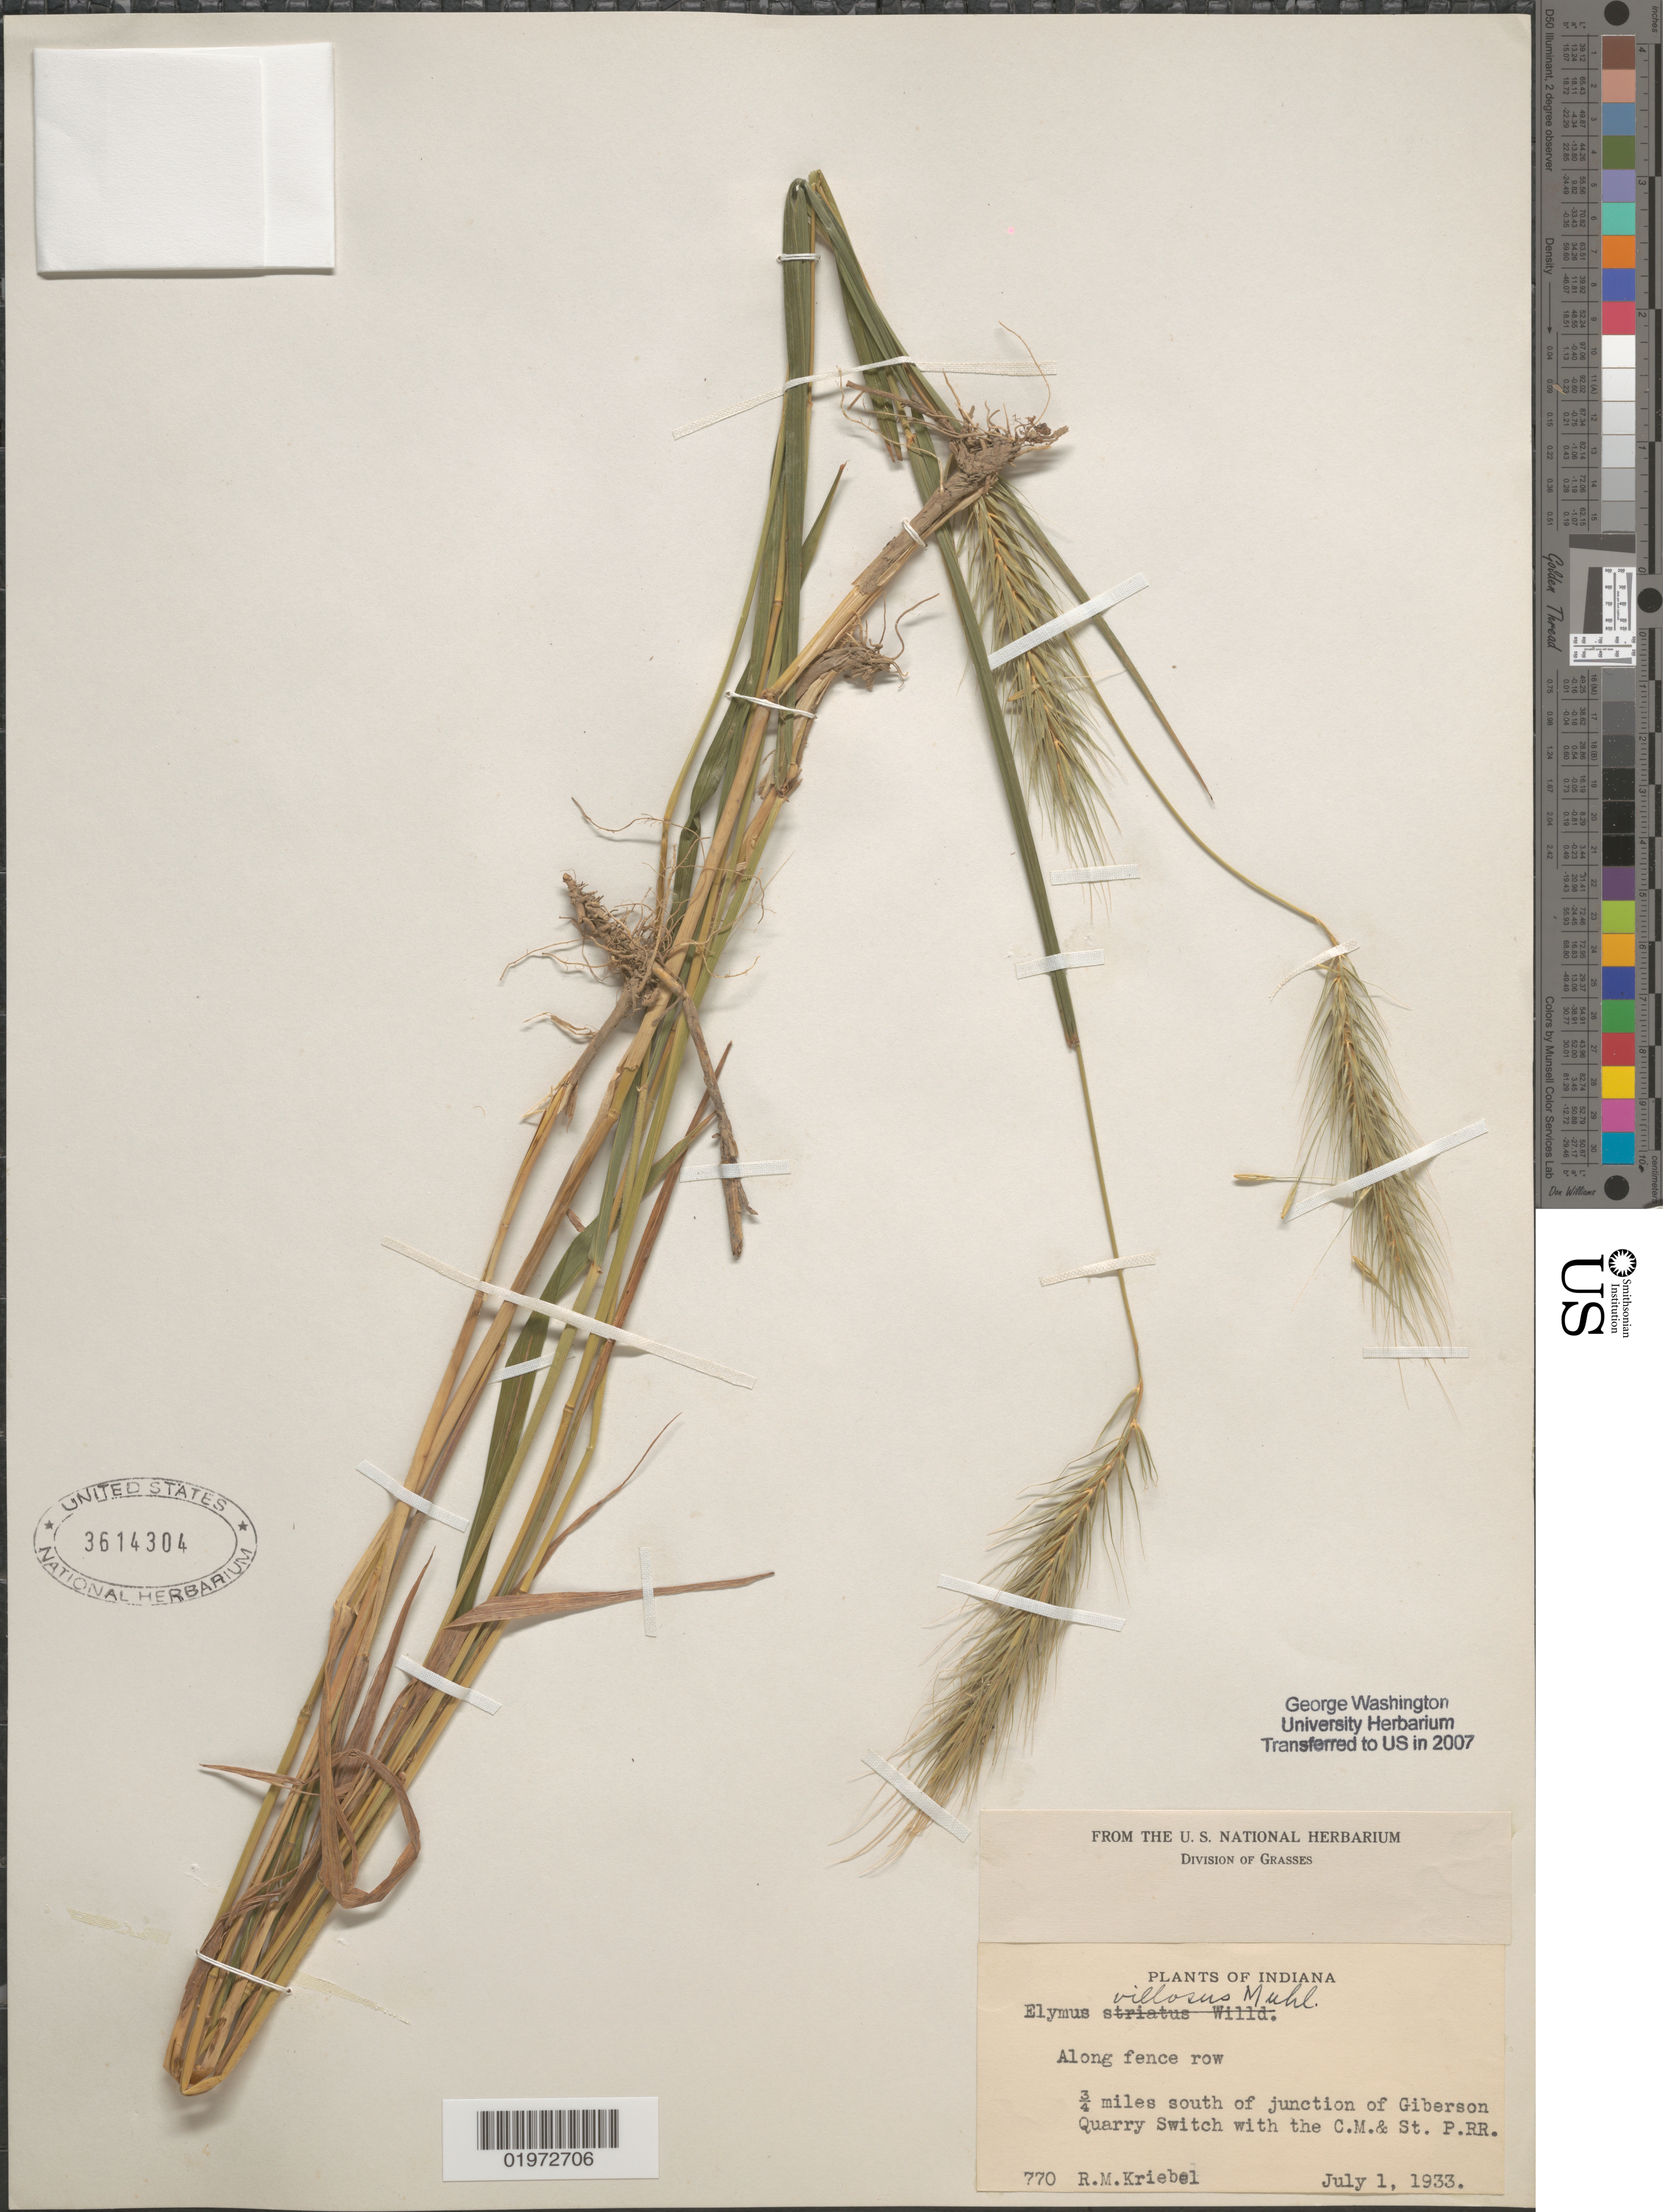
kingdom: Plantae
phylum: Tracheophyta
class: Liliopsida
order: Poales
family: Poaceae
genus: Elymus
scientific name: Elymus villosus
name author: Muhl. ex Willd.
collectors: R. M. Kriebel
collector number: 770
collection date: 1933-07-01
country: United States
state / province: Indiana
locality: Along fence row. ¾ miles south of junction of Giberson Quarry Switch with the C.M. & St. P.RR.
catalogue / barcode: US 3614304